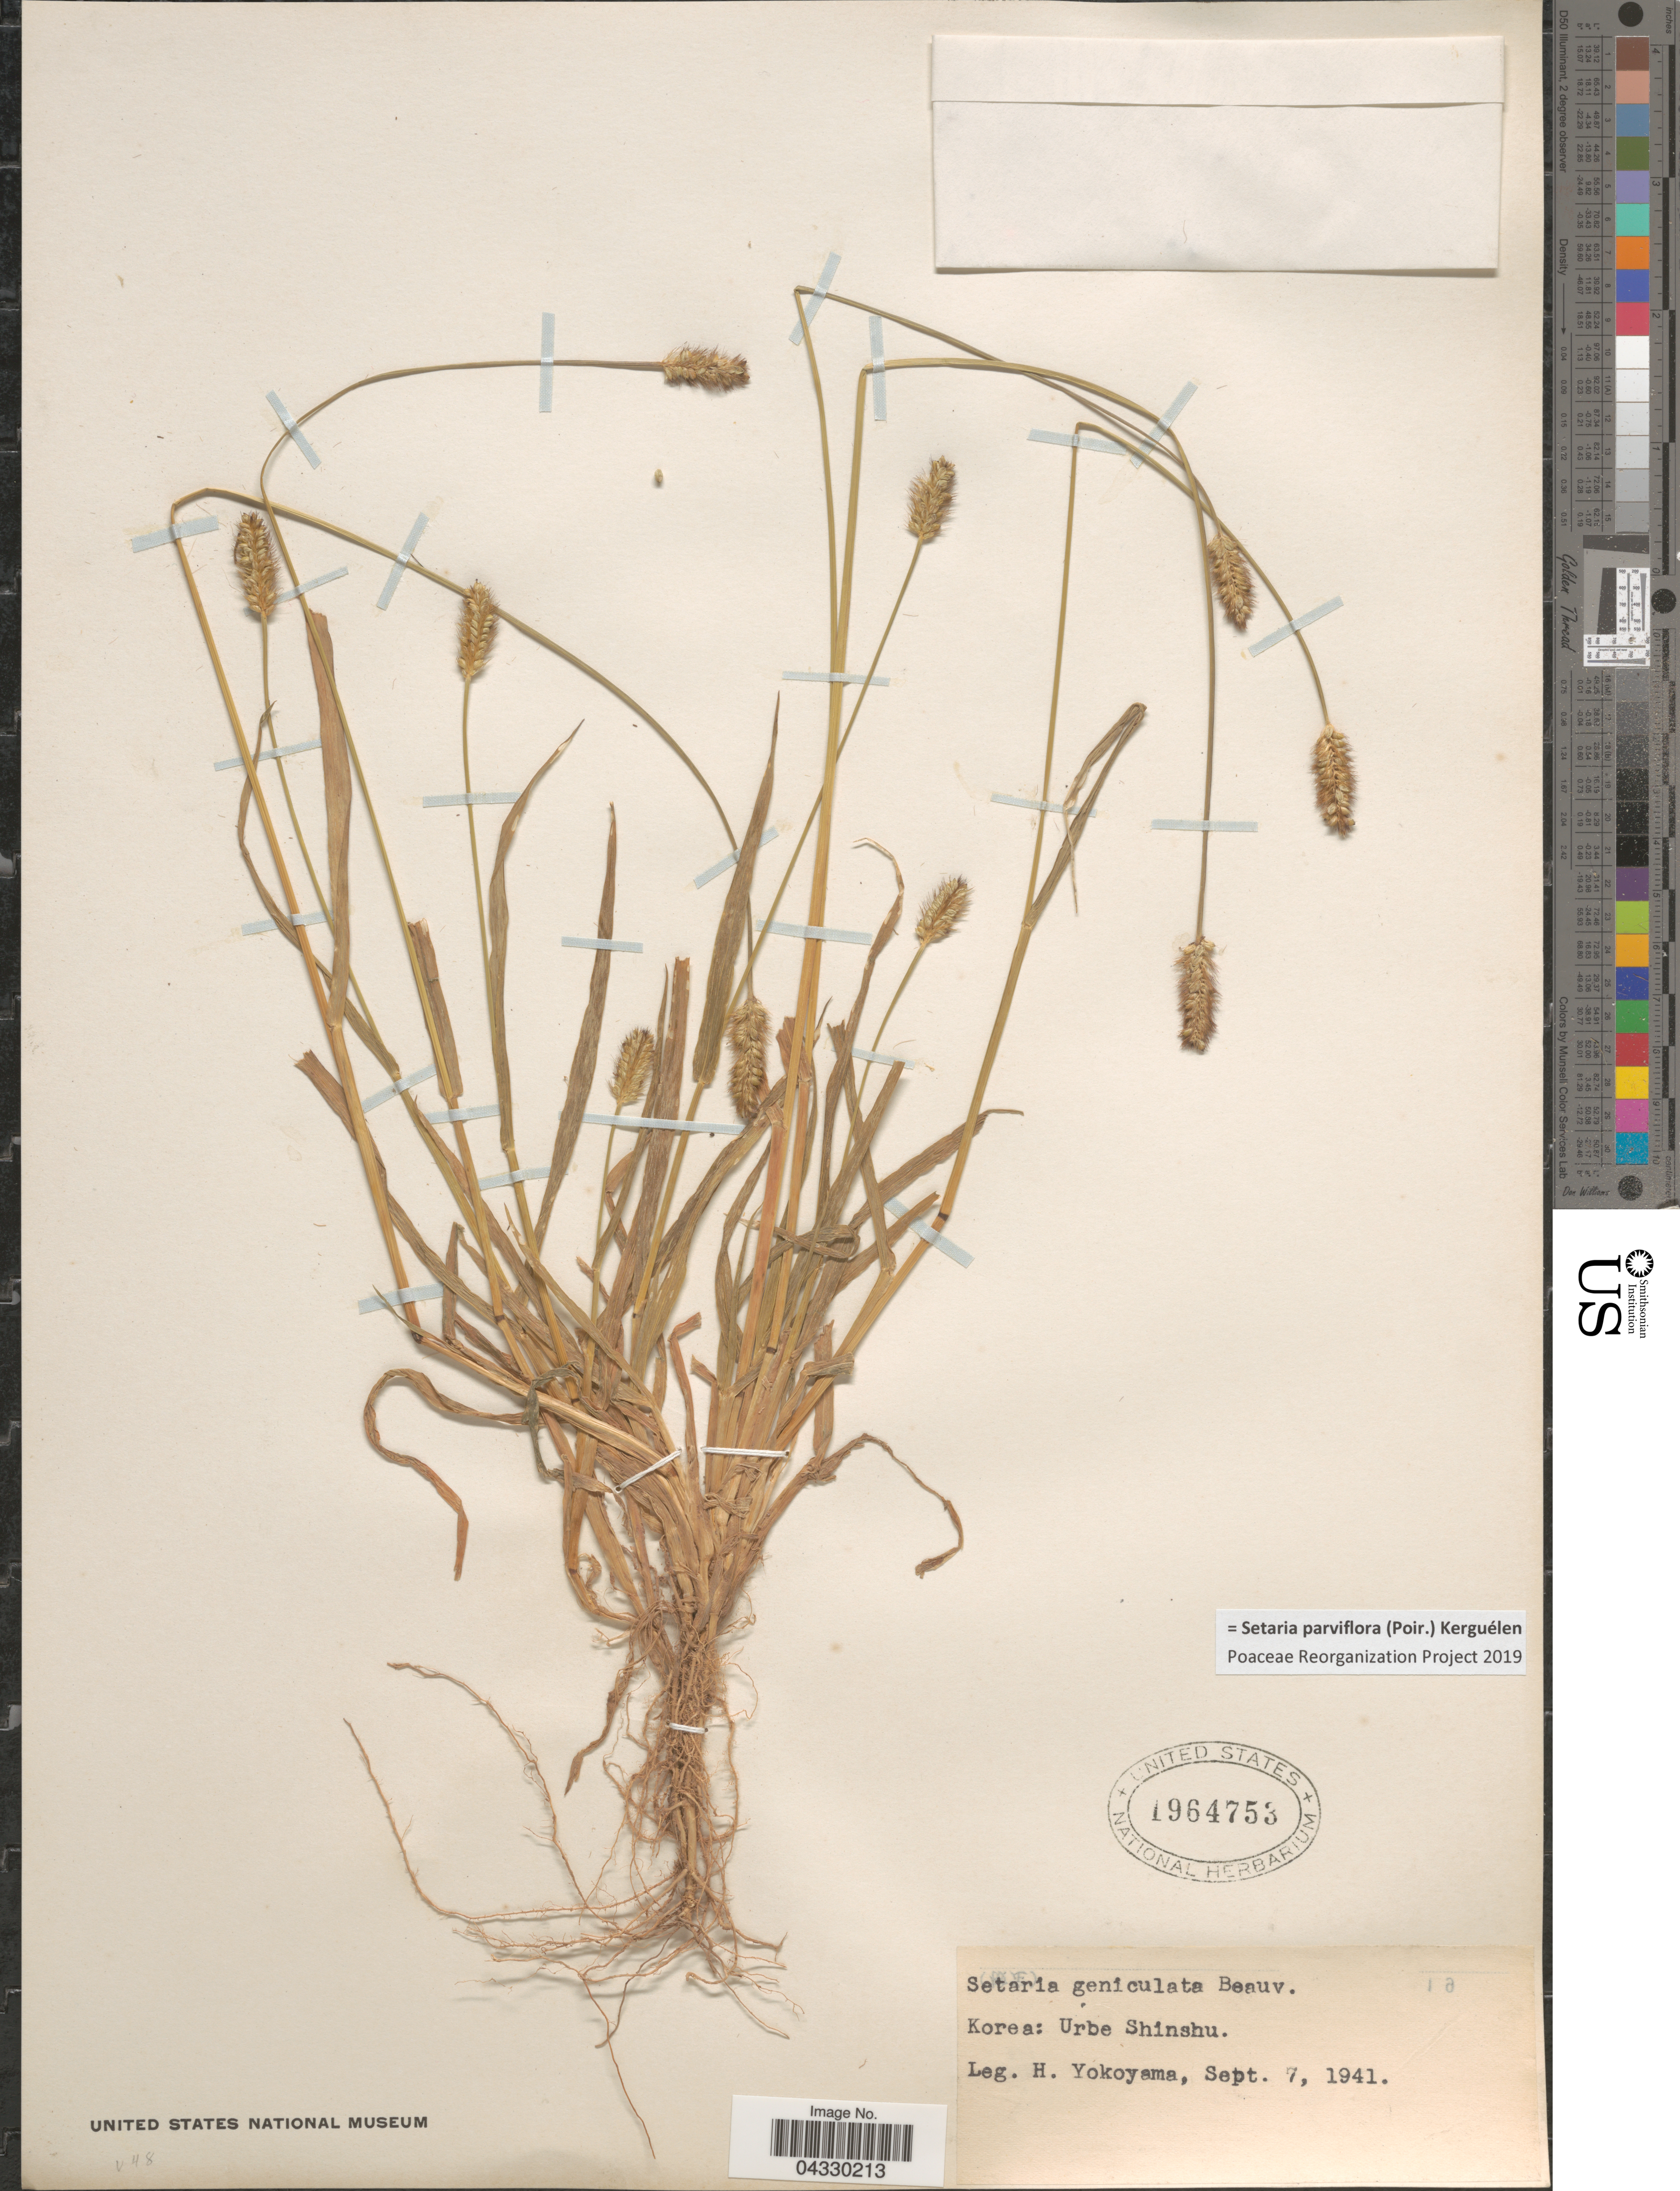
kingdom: Plantae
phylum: Tracheophyta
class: Liliopsida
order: Poales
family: Poaceae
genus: Setaria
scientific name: Setaria parviflora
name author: (Poir.) Kerguélen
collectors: H. Yokoyama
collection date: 1941-09-07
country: North Korea / South Korea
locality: Urbe Shinshu.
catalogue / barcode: US 1964753